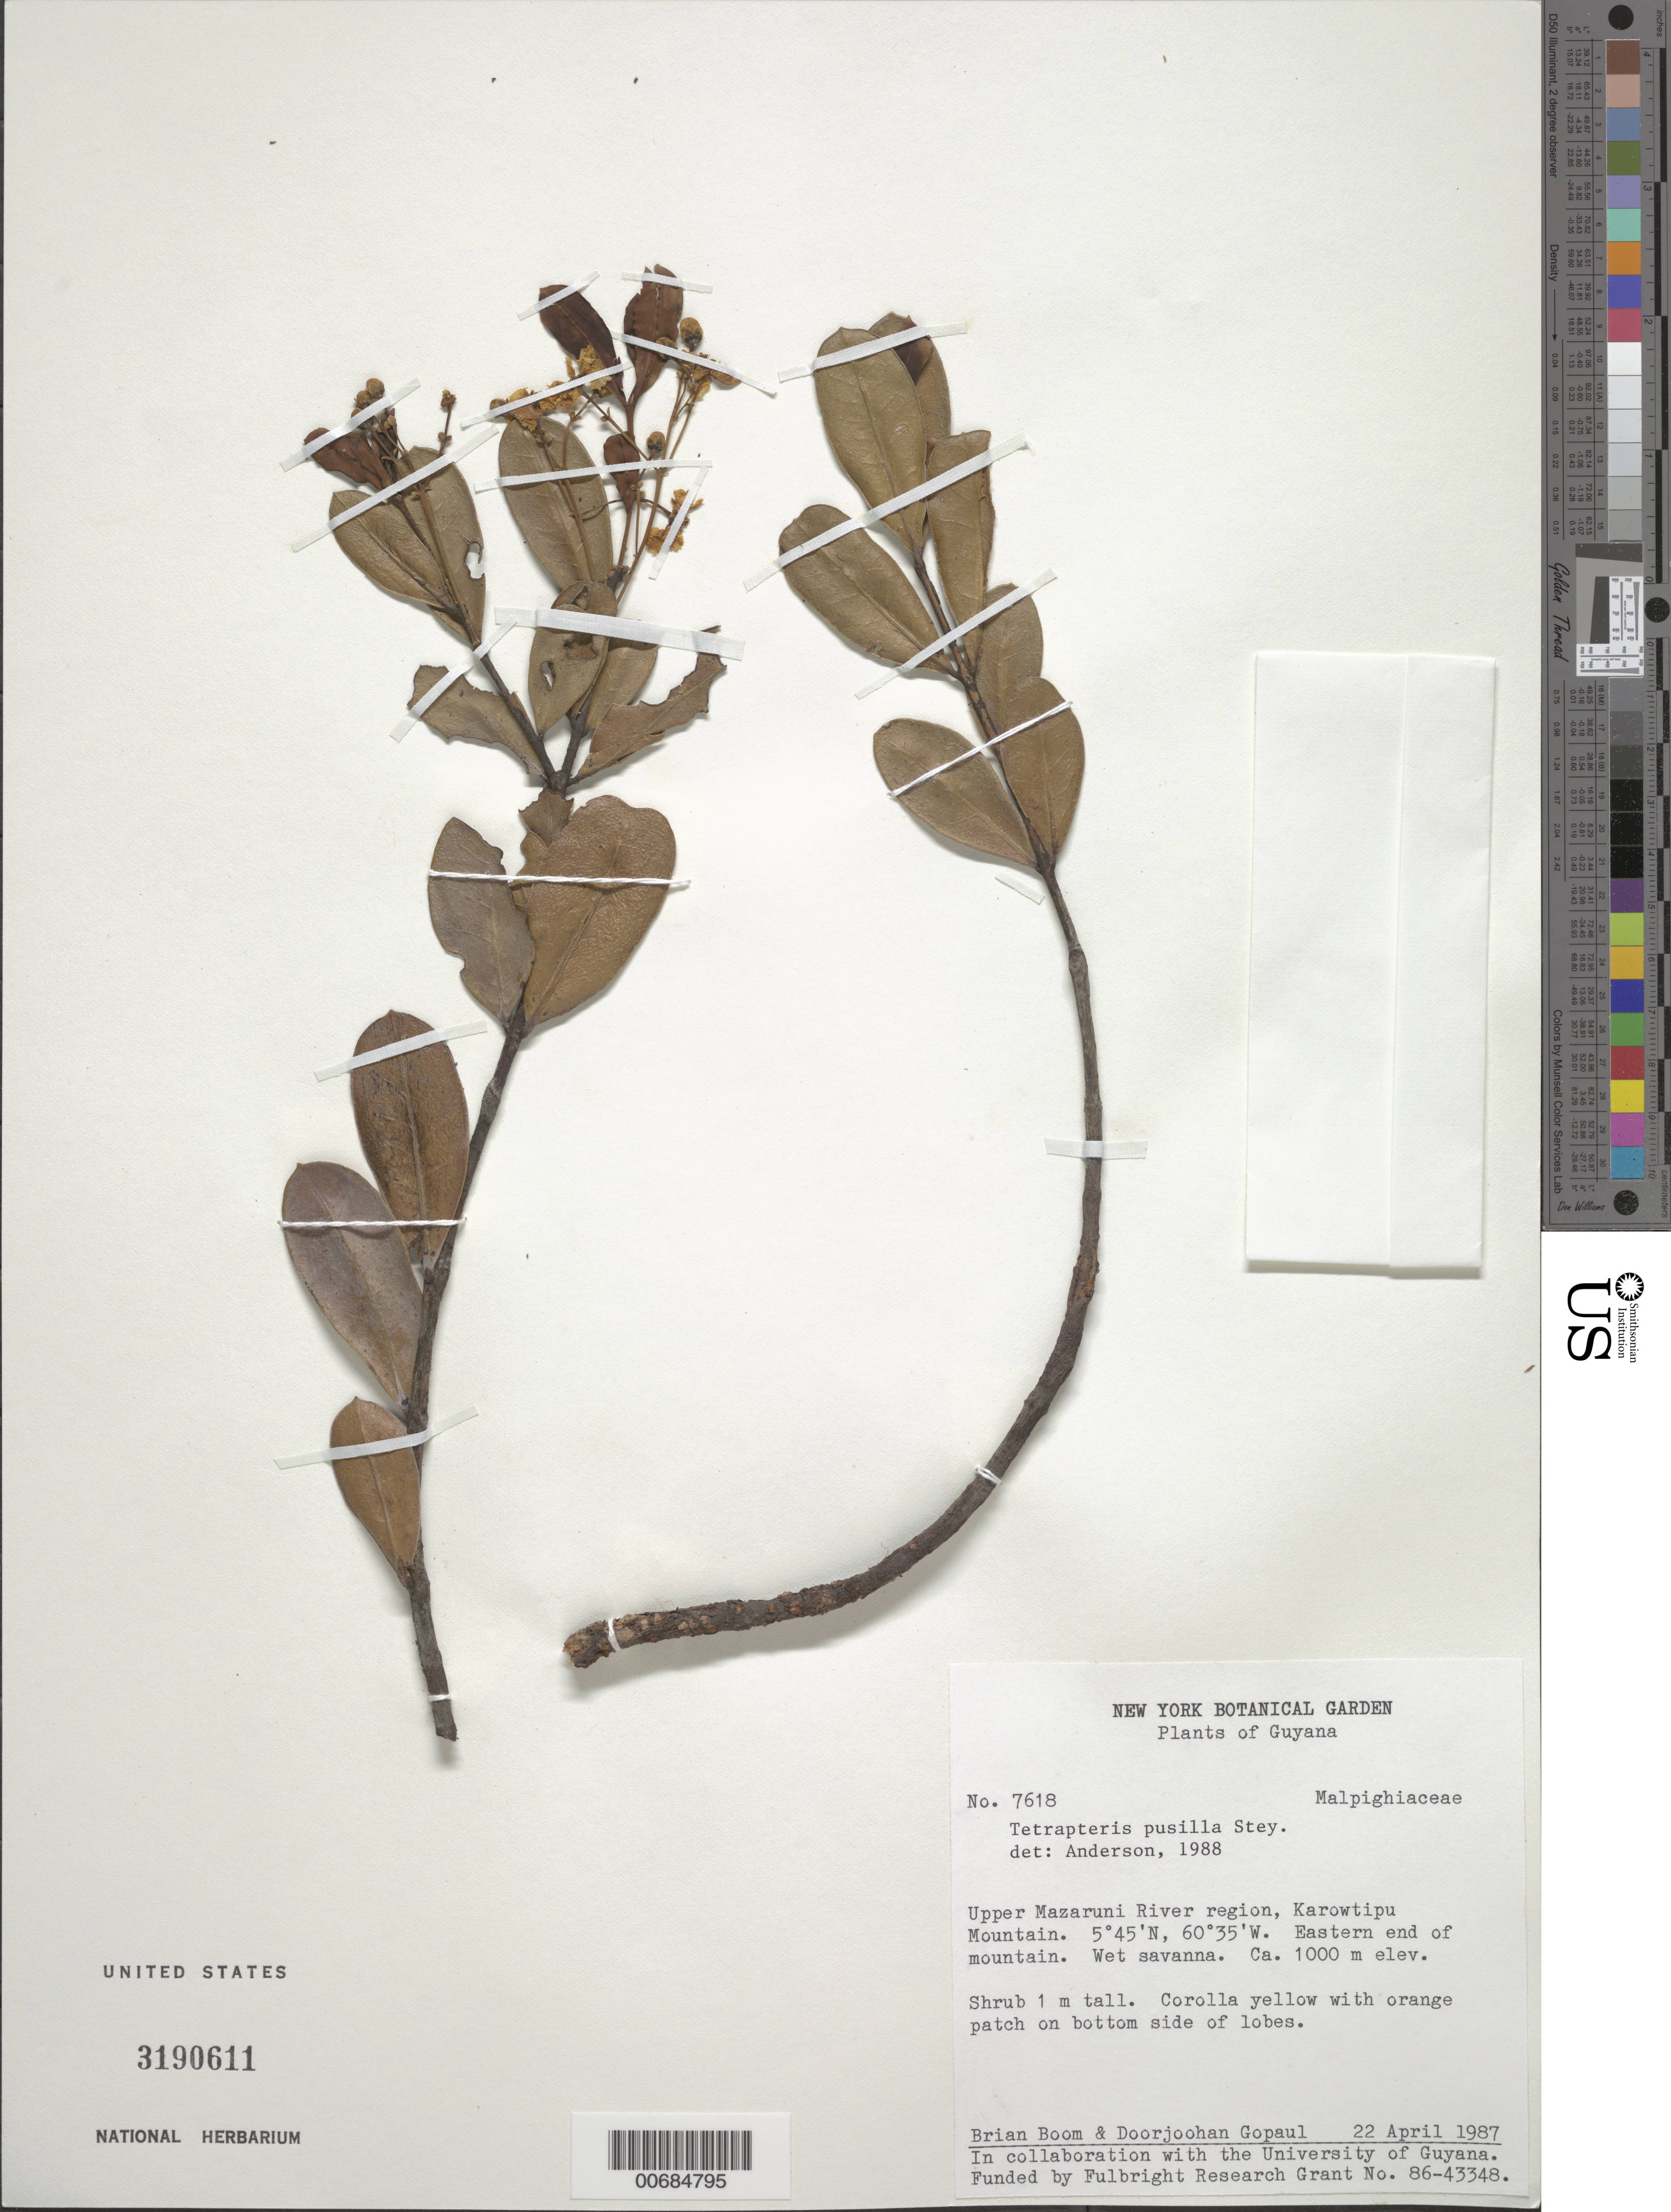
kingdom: Plantae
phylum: Tracheophyta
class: Magnoliopsida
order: Malpighiales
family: Malpighiaceae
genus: Glicophyllum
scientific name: Glicophyllum pusillum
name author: (Steyerm.) R.F. Almeida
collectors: B. M. Boom & D. Gopaul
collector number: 7618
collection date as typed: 22-Apr-87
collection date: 1987-04-22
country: Guyana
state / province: Cuyuni-Mazaruni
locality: Karowtipu Mt., upper Mazaruni R. region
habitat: Wet savanna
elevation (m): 1000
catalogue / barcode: US 3190611